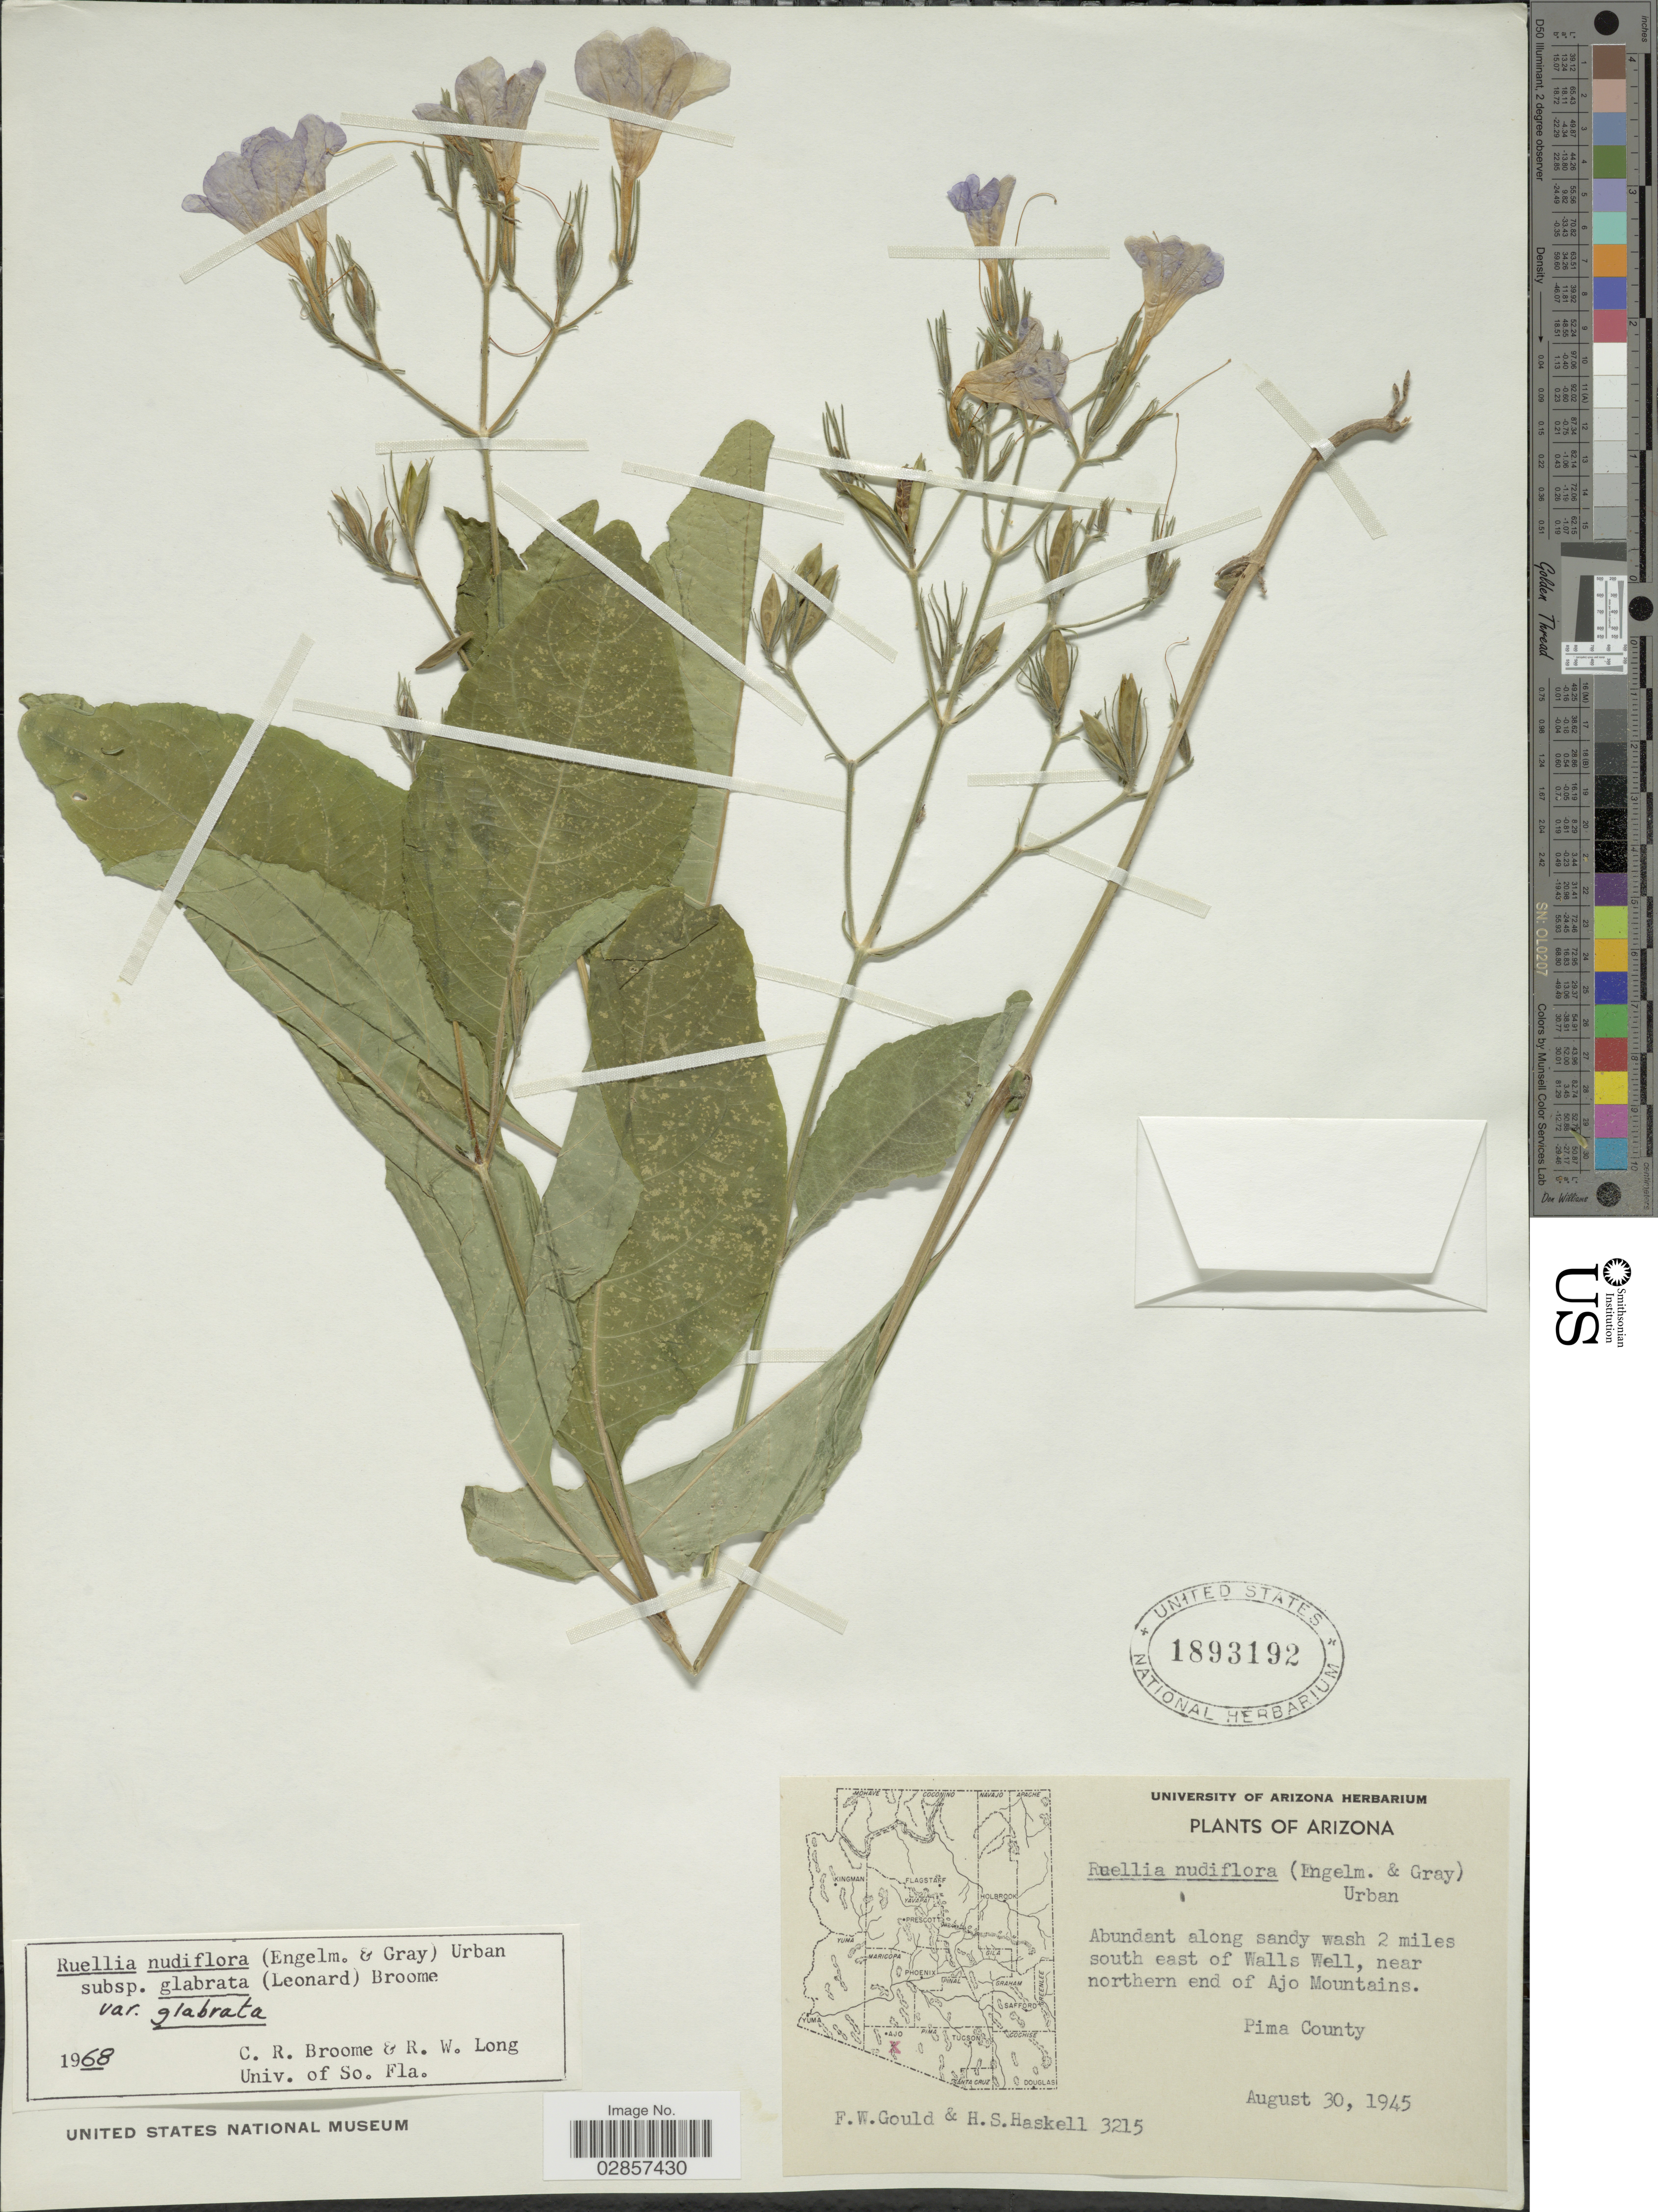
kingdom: Plantae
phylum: Tracheophyta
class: Magnoliopsida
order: Lamiales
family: Acanthaceae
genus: Ruellia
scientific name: Ruellia nudiflora var. glabrata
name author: Leonard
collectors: F. W. Gould & H. Haskell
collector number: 3215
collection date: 1945-08-30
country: United States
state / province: Arizona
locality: Abundant along sandy wash 2 miles south east of Walls Well, near northern end of Ajo Mountains, Pima County.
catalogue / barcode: US 1893192